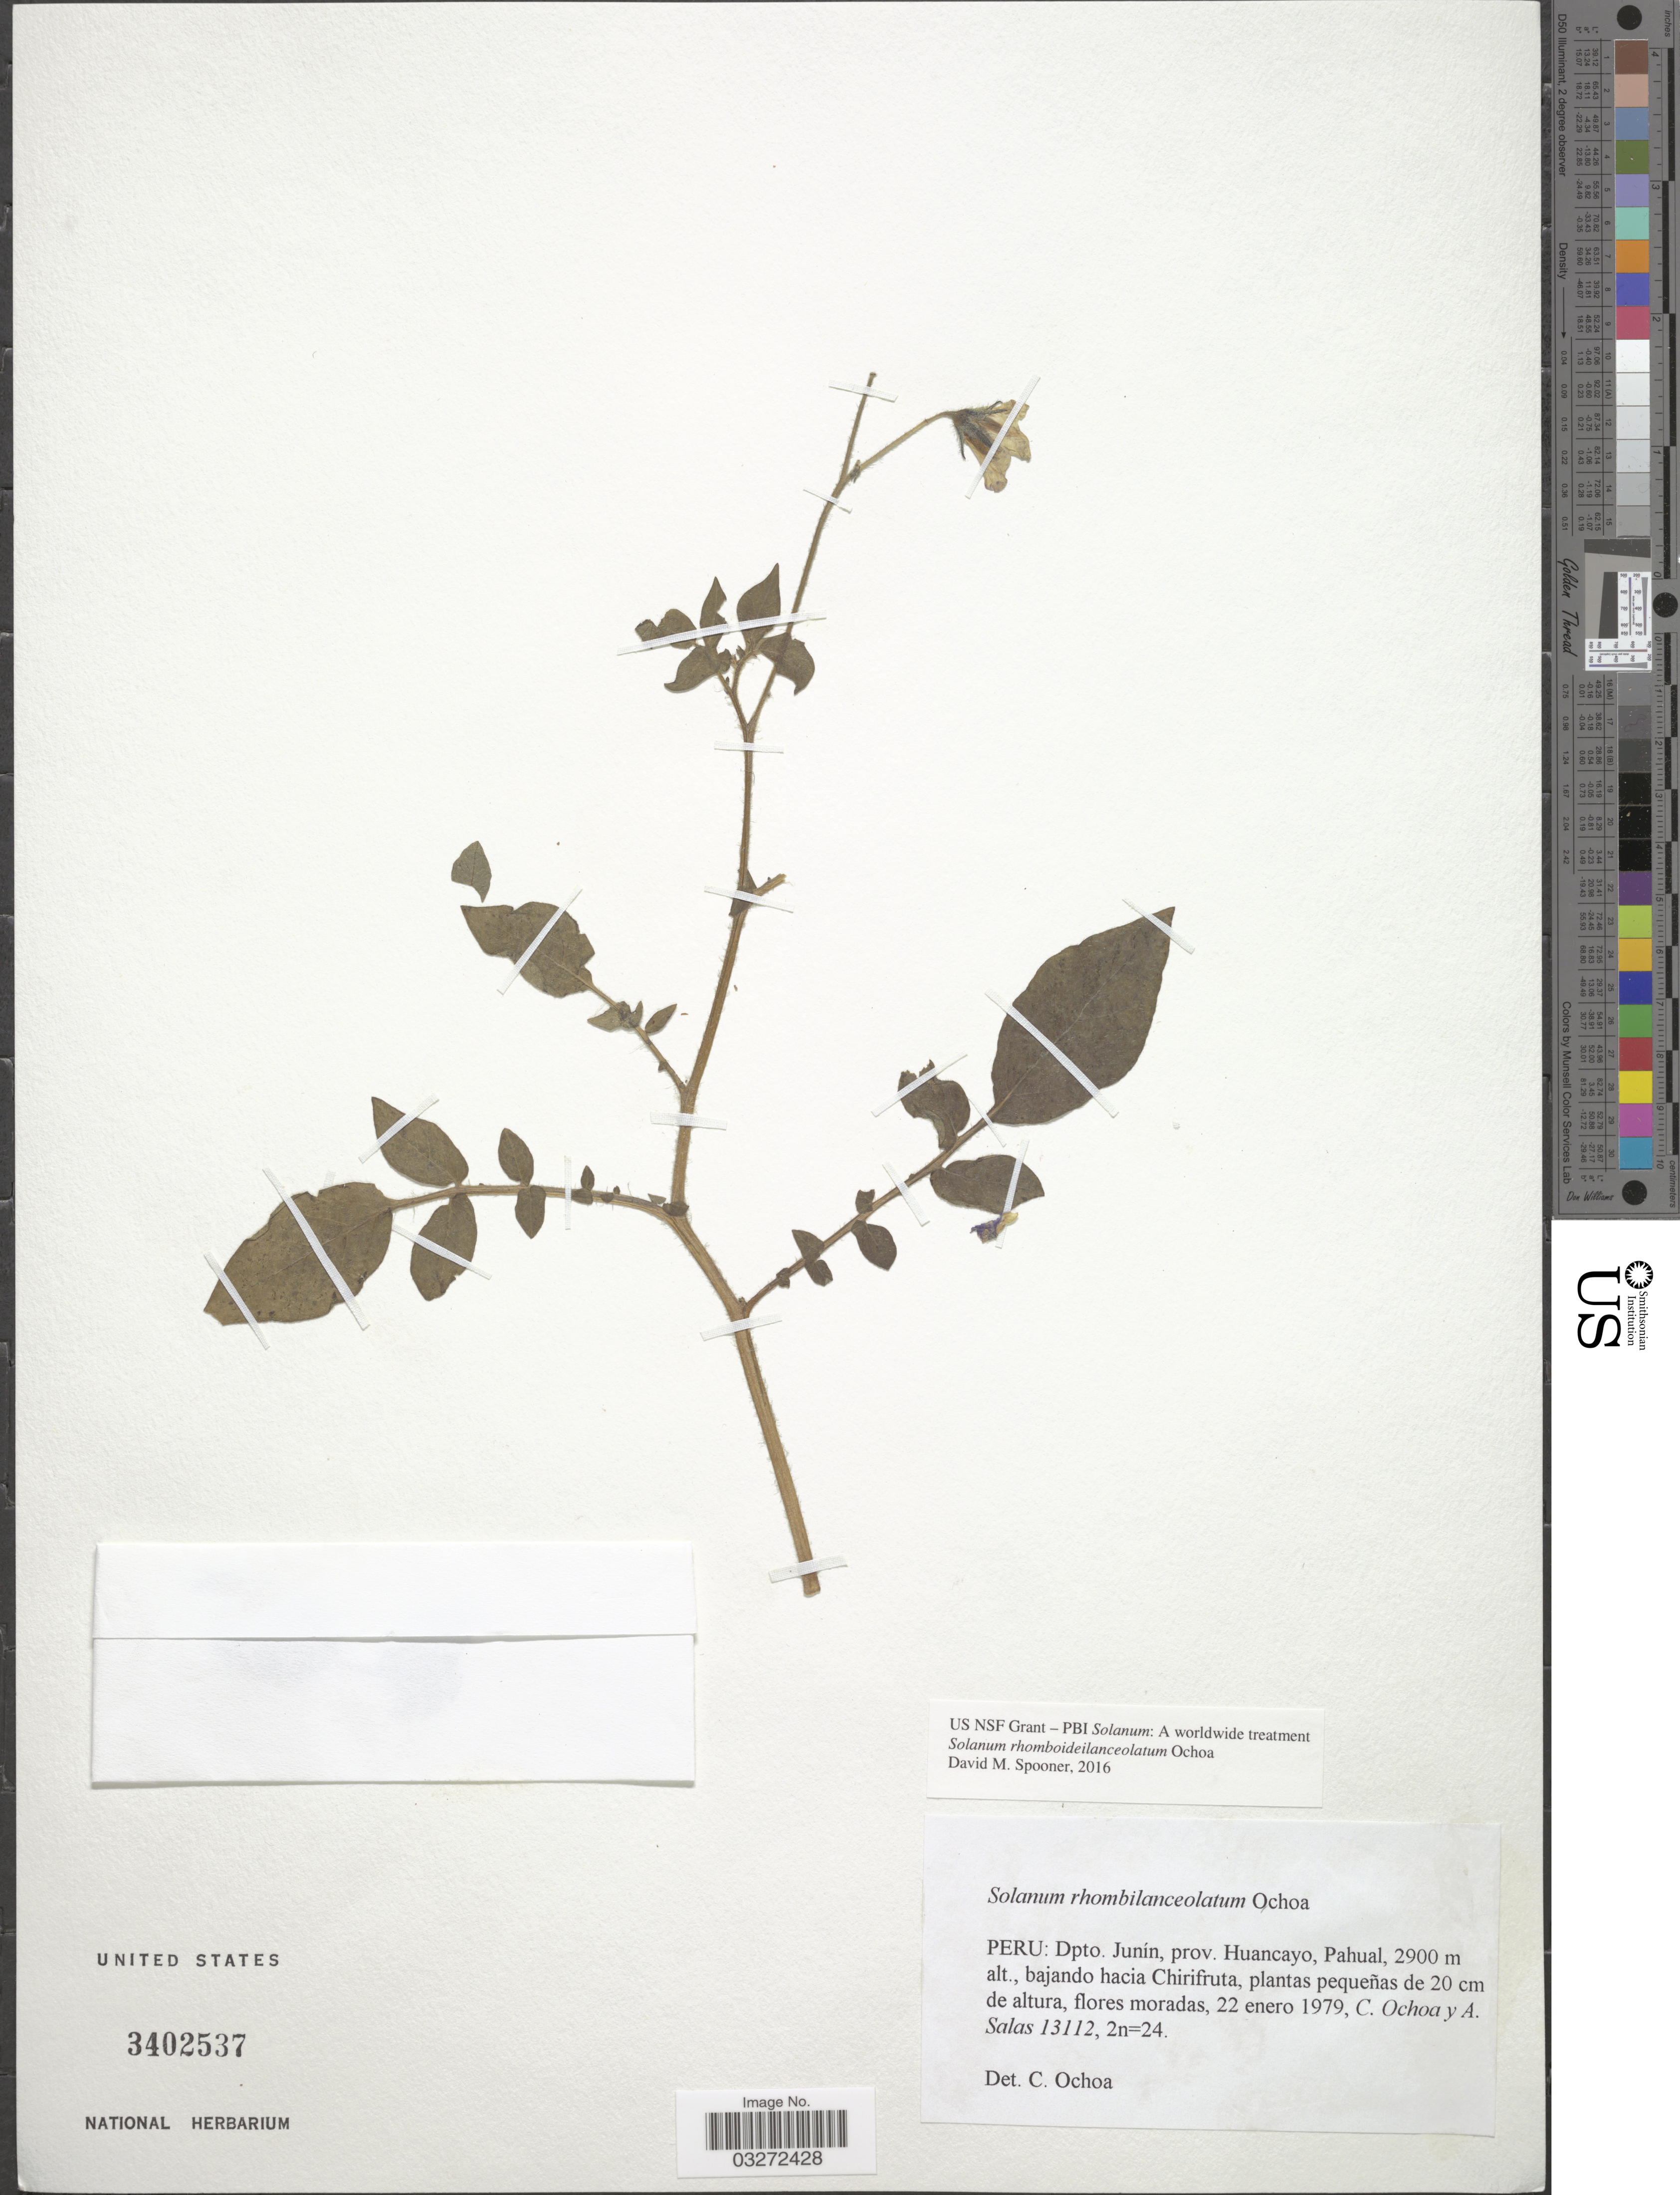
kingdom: Plantae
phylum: Tracheophyta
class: Magnoliopsida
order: Solanales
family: Solanaceae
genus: Solanum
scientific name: Solanum rhomboideilanceolatum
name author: Ochoa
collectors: C. Ochoa & A. Salas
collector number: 13112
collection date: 1979-01-22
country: Peru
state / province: Junín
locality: Dpto. Junín, prov. Huancayo, Pahual, bajando Chirifruta.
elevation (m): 2900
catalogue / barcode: US 3402537